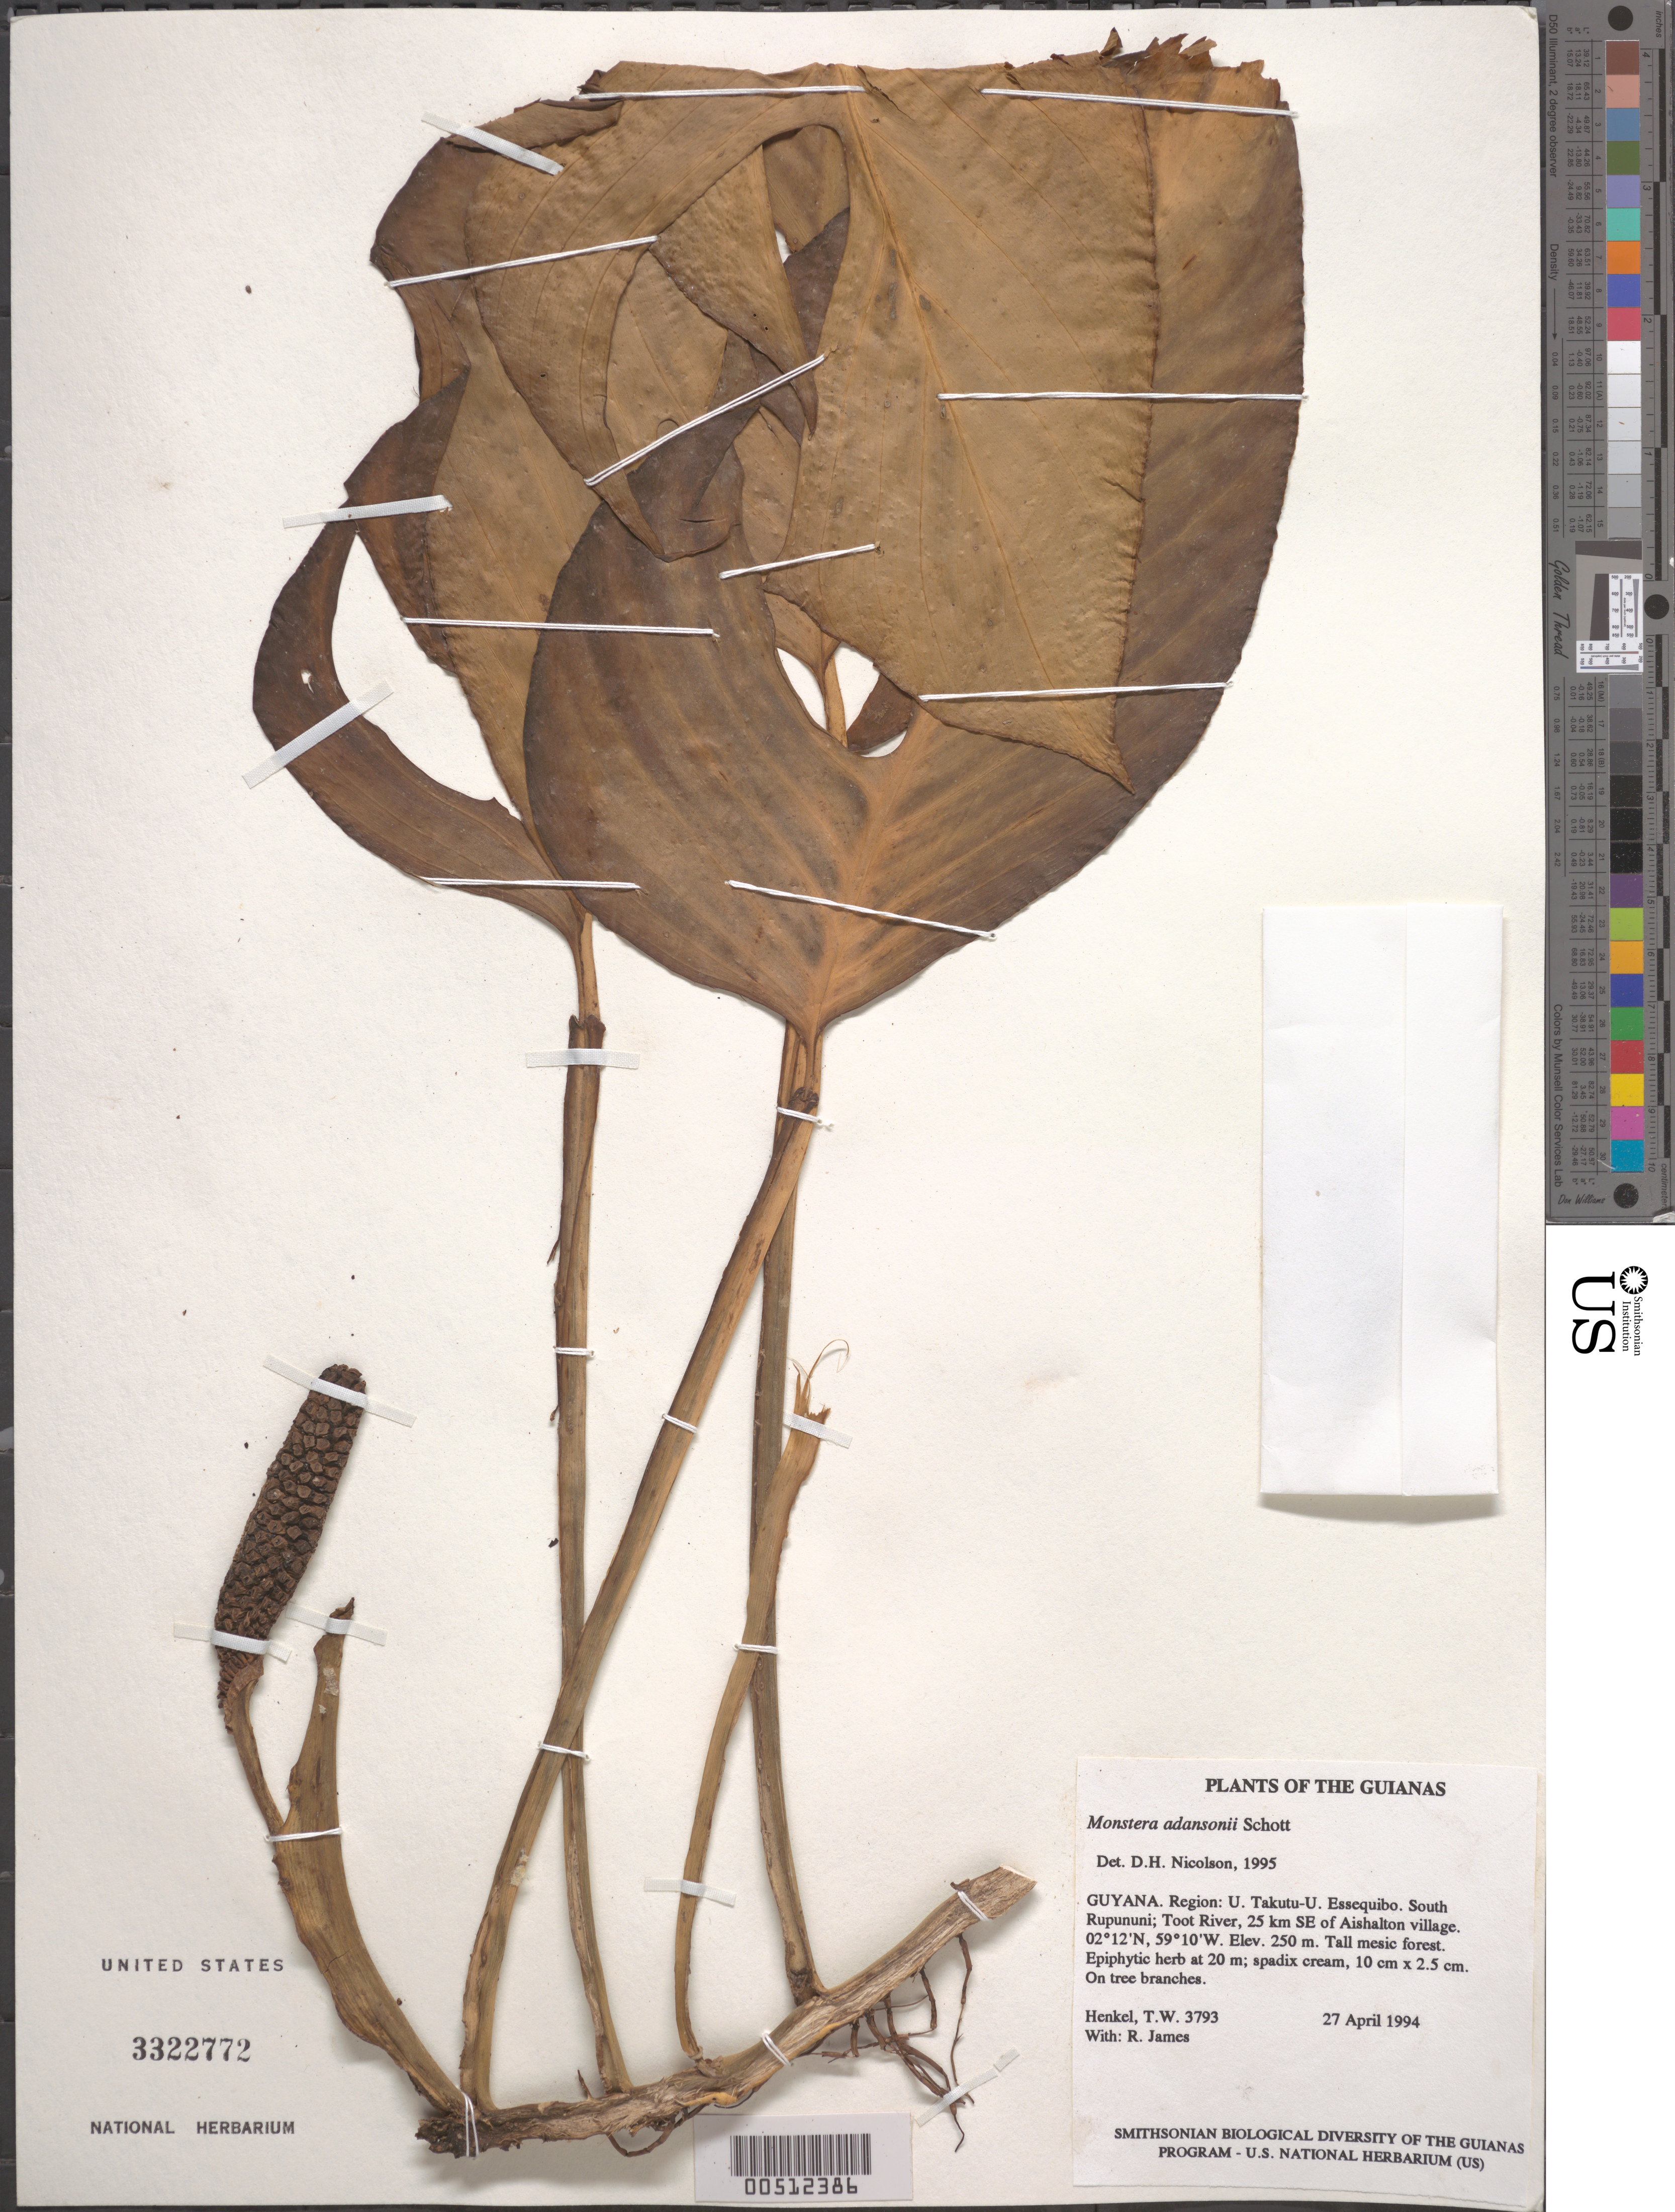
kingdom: Plantae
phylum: Tracheophyta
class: Liliopsida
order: Alismatales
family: Araceae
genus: Monstera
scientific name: Monstera adansonii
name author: Schott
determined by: Nicolson, Dan H.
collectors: T. Henkel & R. James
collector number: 3793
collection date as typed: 27 April 1994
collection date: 1994-04-27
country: Guyana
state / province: U. Takutu-U. Essequibo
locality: South Rupununi; Toot River, 25 km SE of Aishalton village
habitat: Tall mesic forest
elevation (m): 250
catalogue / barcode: US 3322772